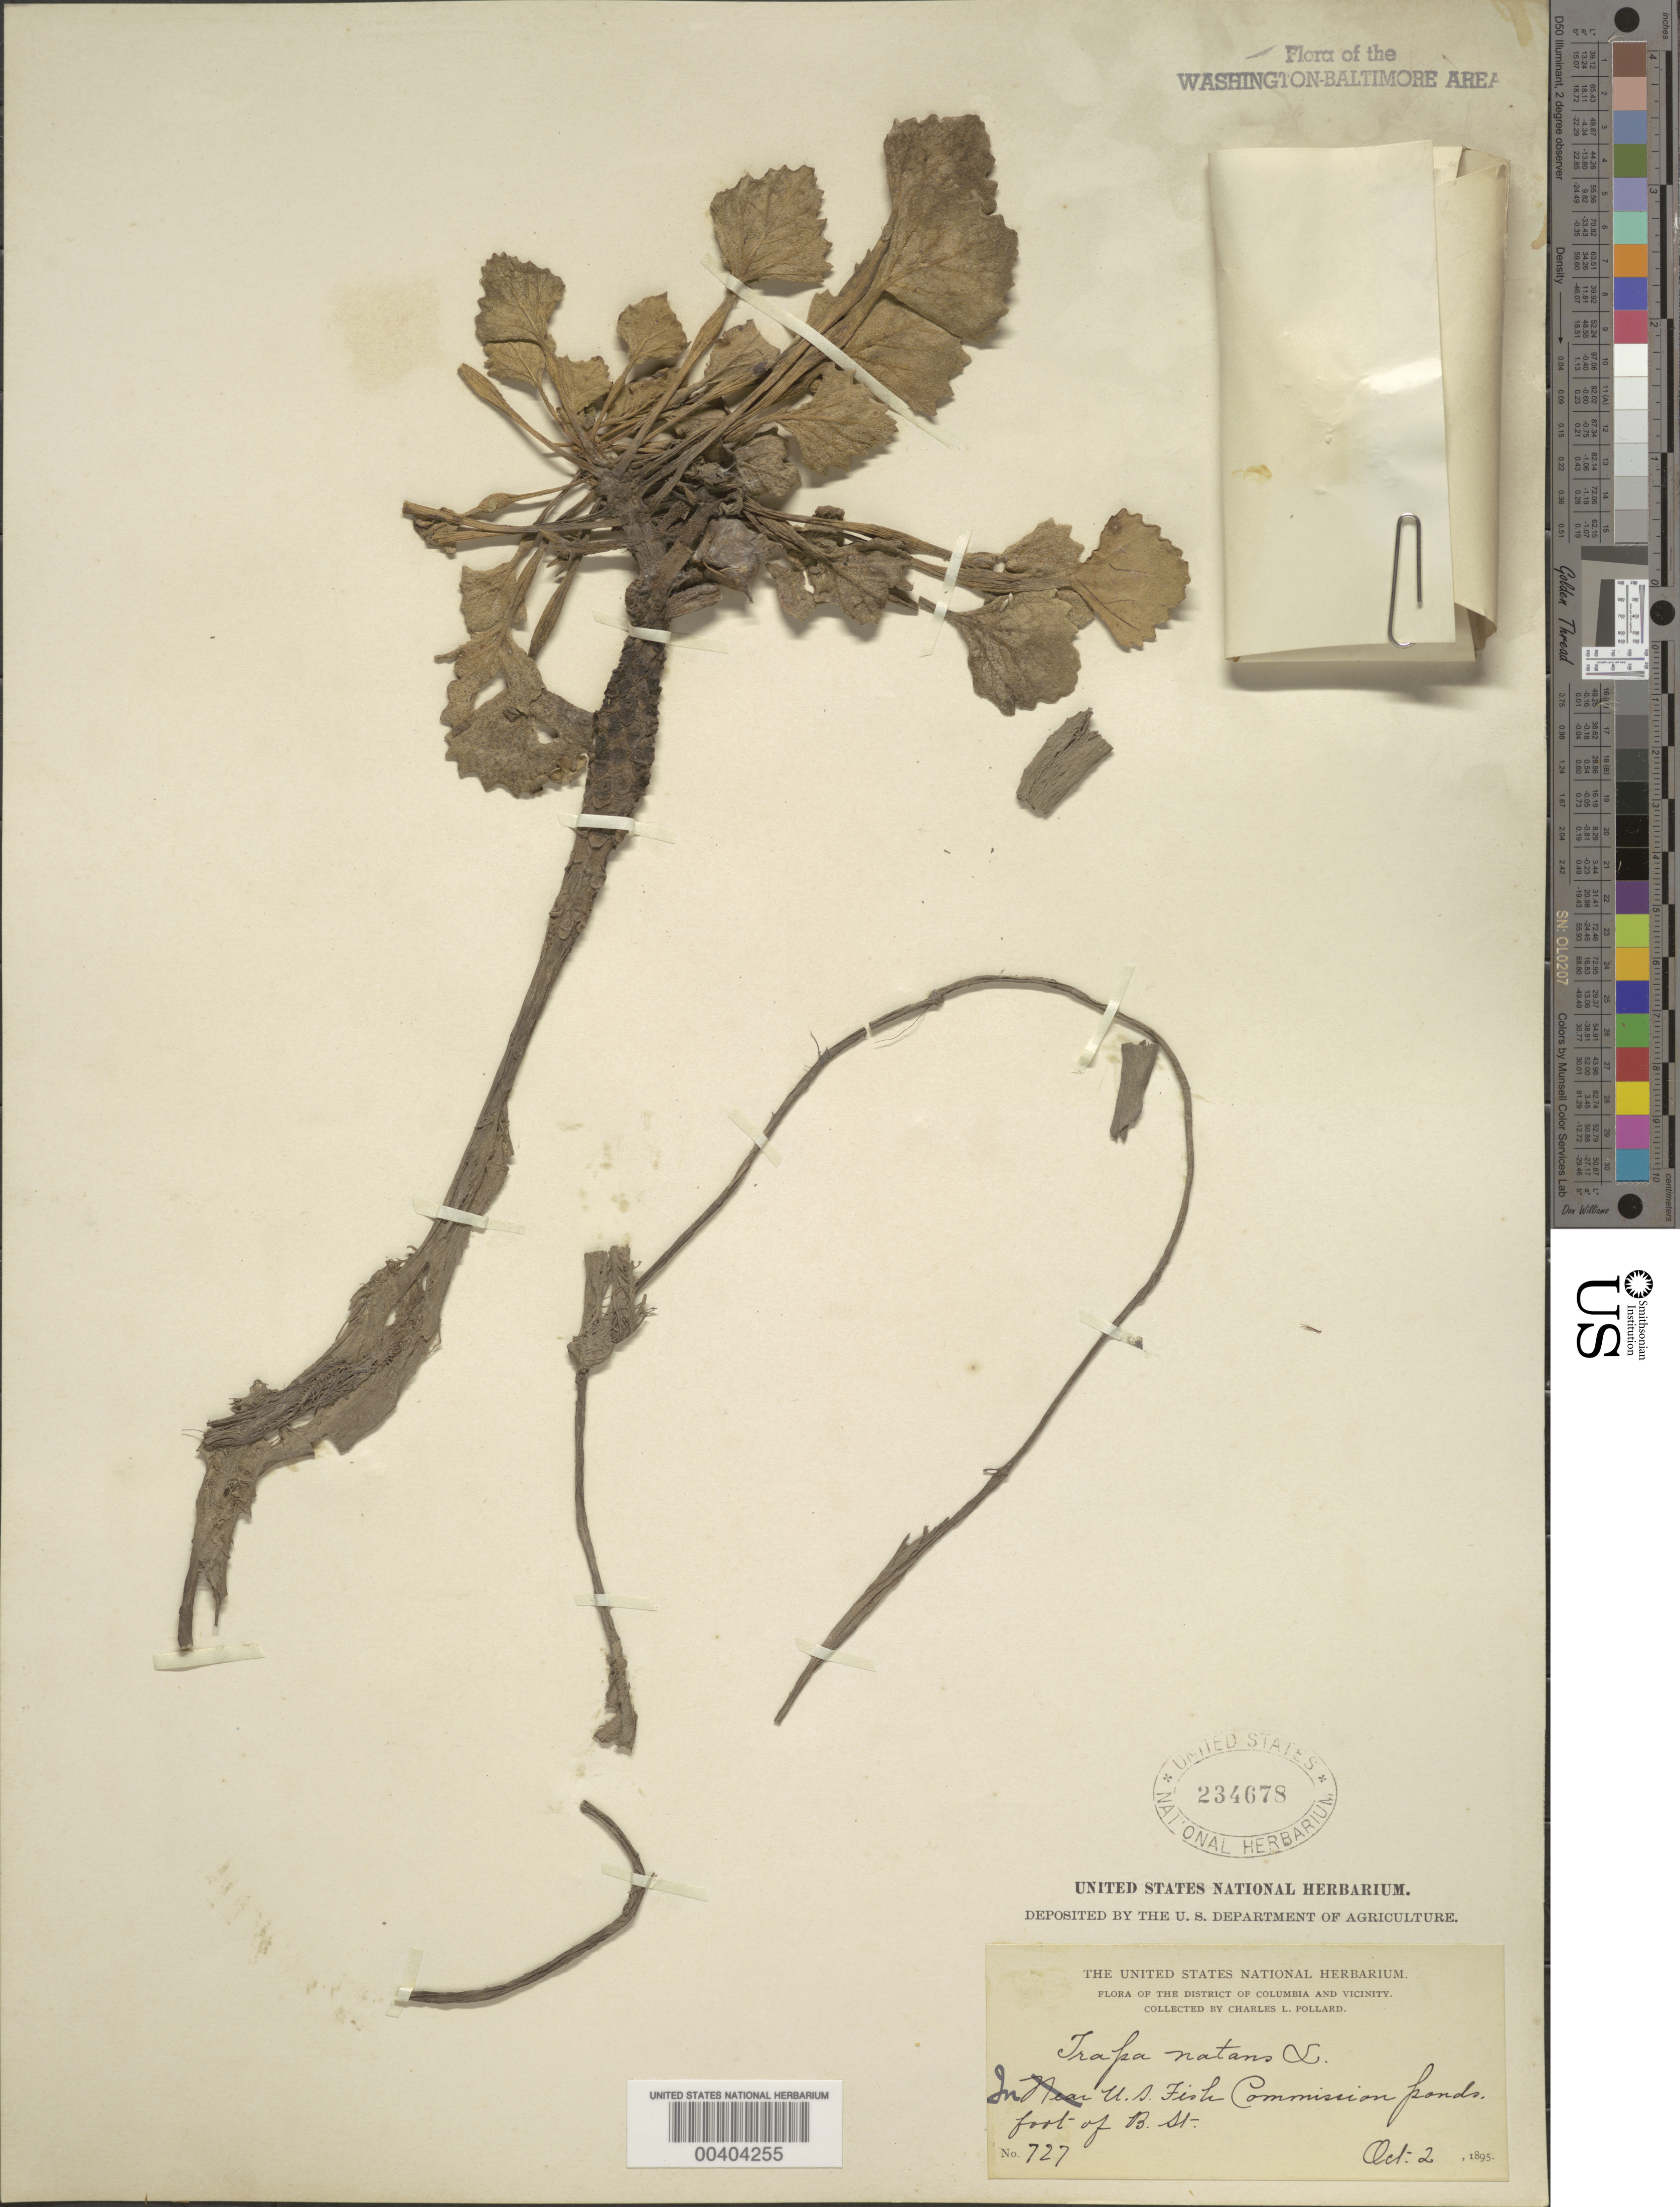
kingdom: Plantae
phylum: Tracheophyta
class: Magnoliopsida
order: Myrtales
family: Lythraceae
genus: Trapa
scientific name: Trapa natans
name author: L.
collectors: C. L. Pollard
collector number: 727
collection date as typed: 02 Oct 1895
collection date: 1895-10-02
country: United States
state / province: District of Columbia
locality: U.S. Fish Commission Pond, foot of B St.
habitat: Fish pond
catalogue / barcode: US 234678